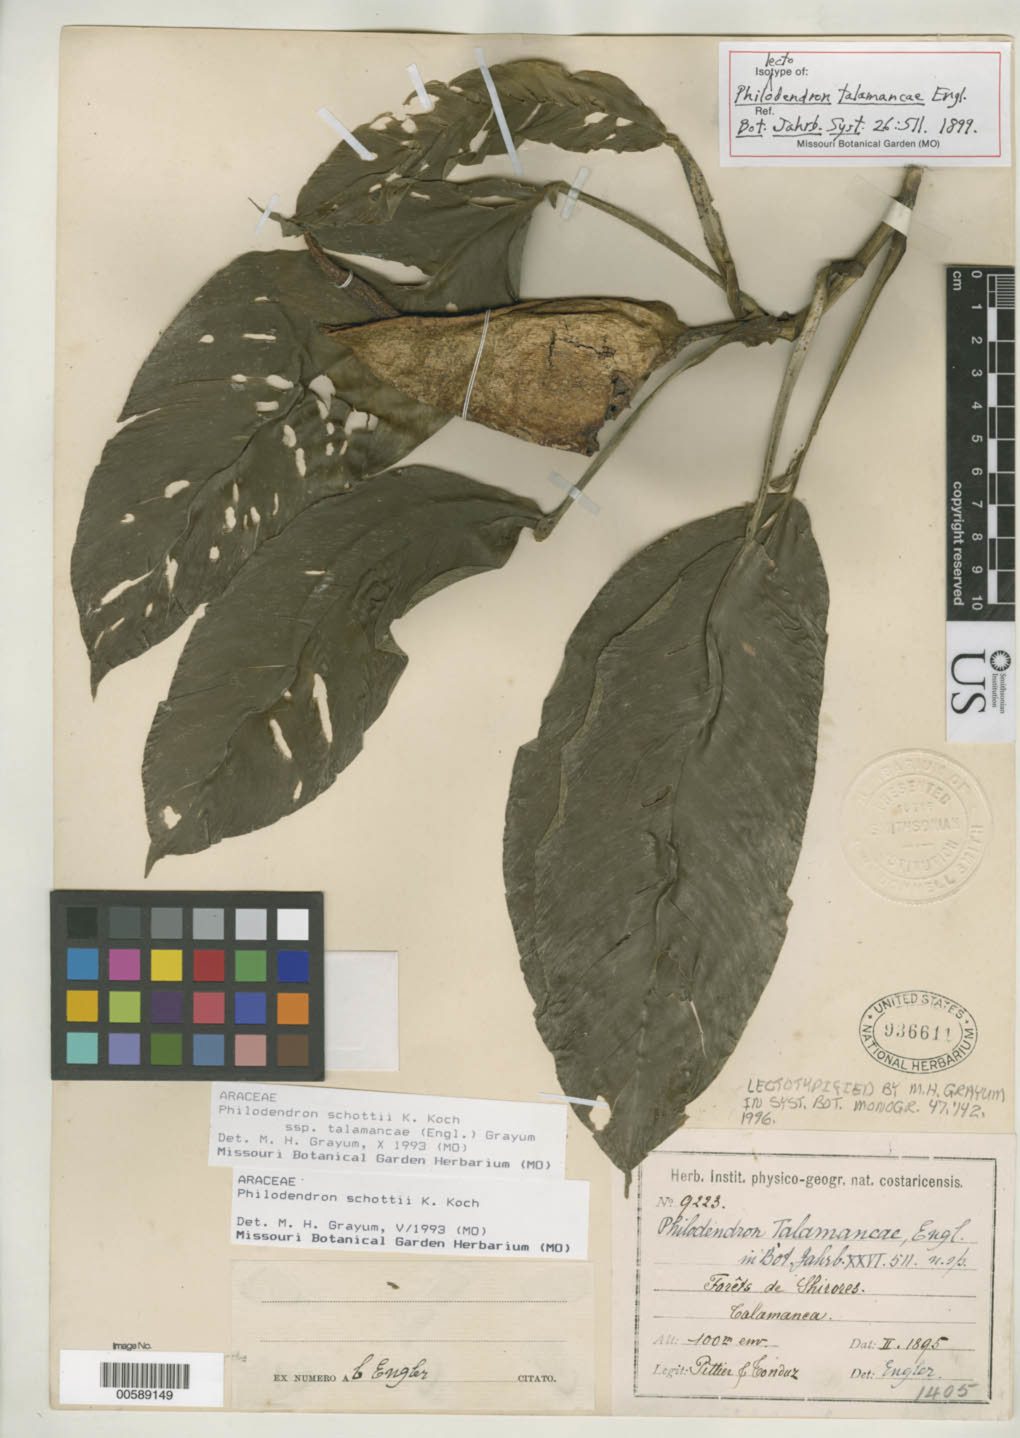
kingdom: Plantae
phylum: Tracheophyta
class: Liliopsida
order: Alismatales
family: Araceae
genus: Philodendron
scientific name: Philodendron talamancae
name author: Engl.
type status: Isolectotype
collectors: H. F. Pittier & A. Tonduz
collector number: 9223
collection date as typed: Feb 1895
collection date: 1895-02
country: Costa Rica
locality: Talamanca, forets de Shirores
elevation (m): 100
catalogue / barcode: US 936611